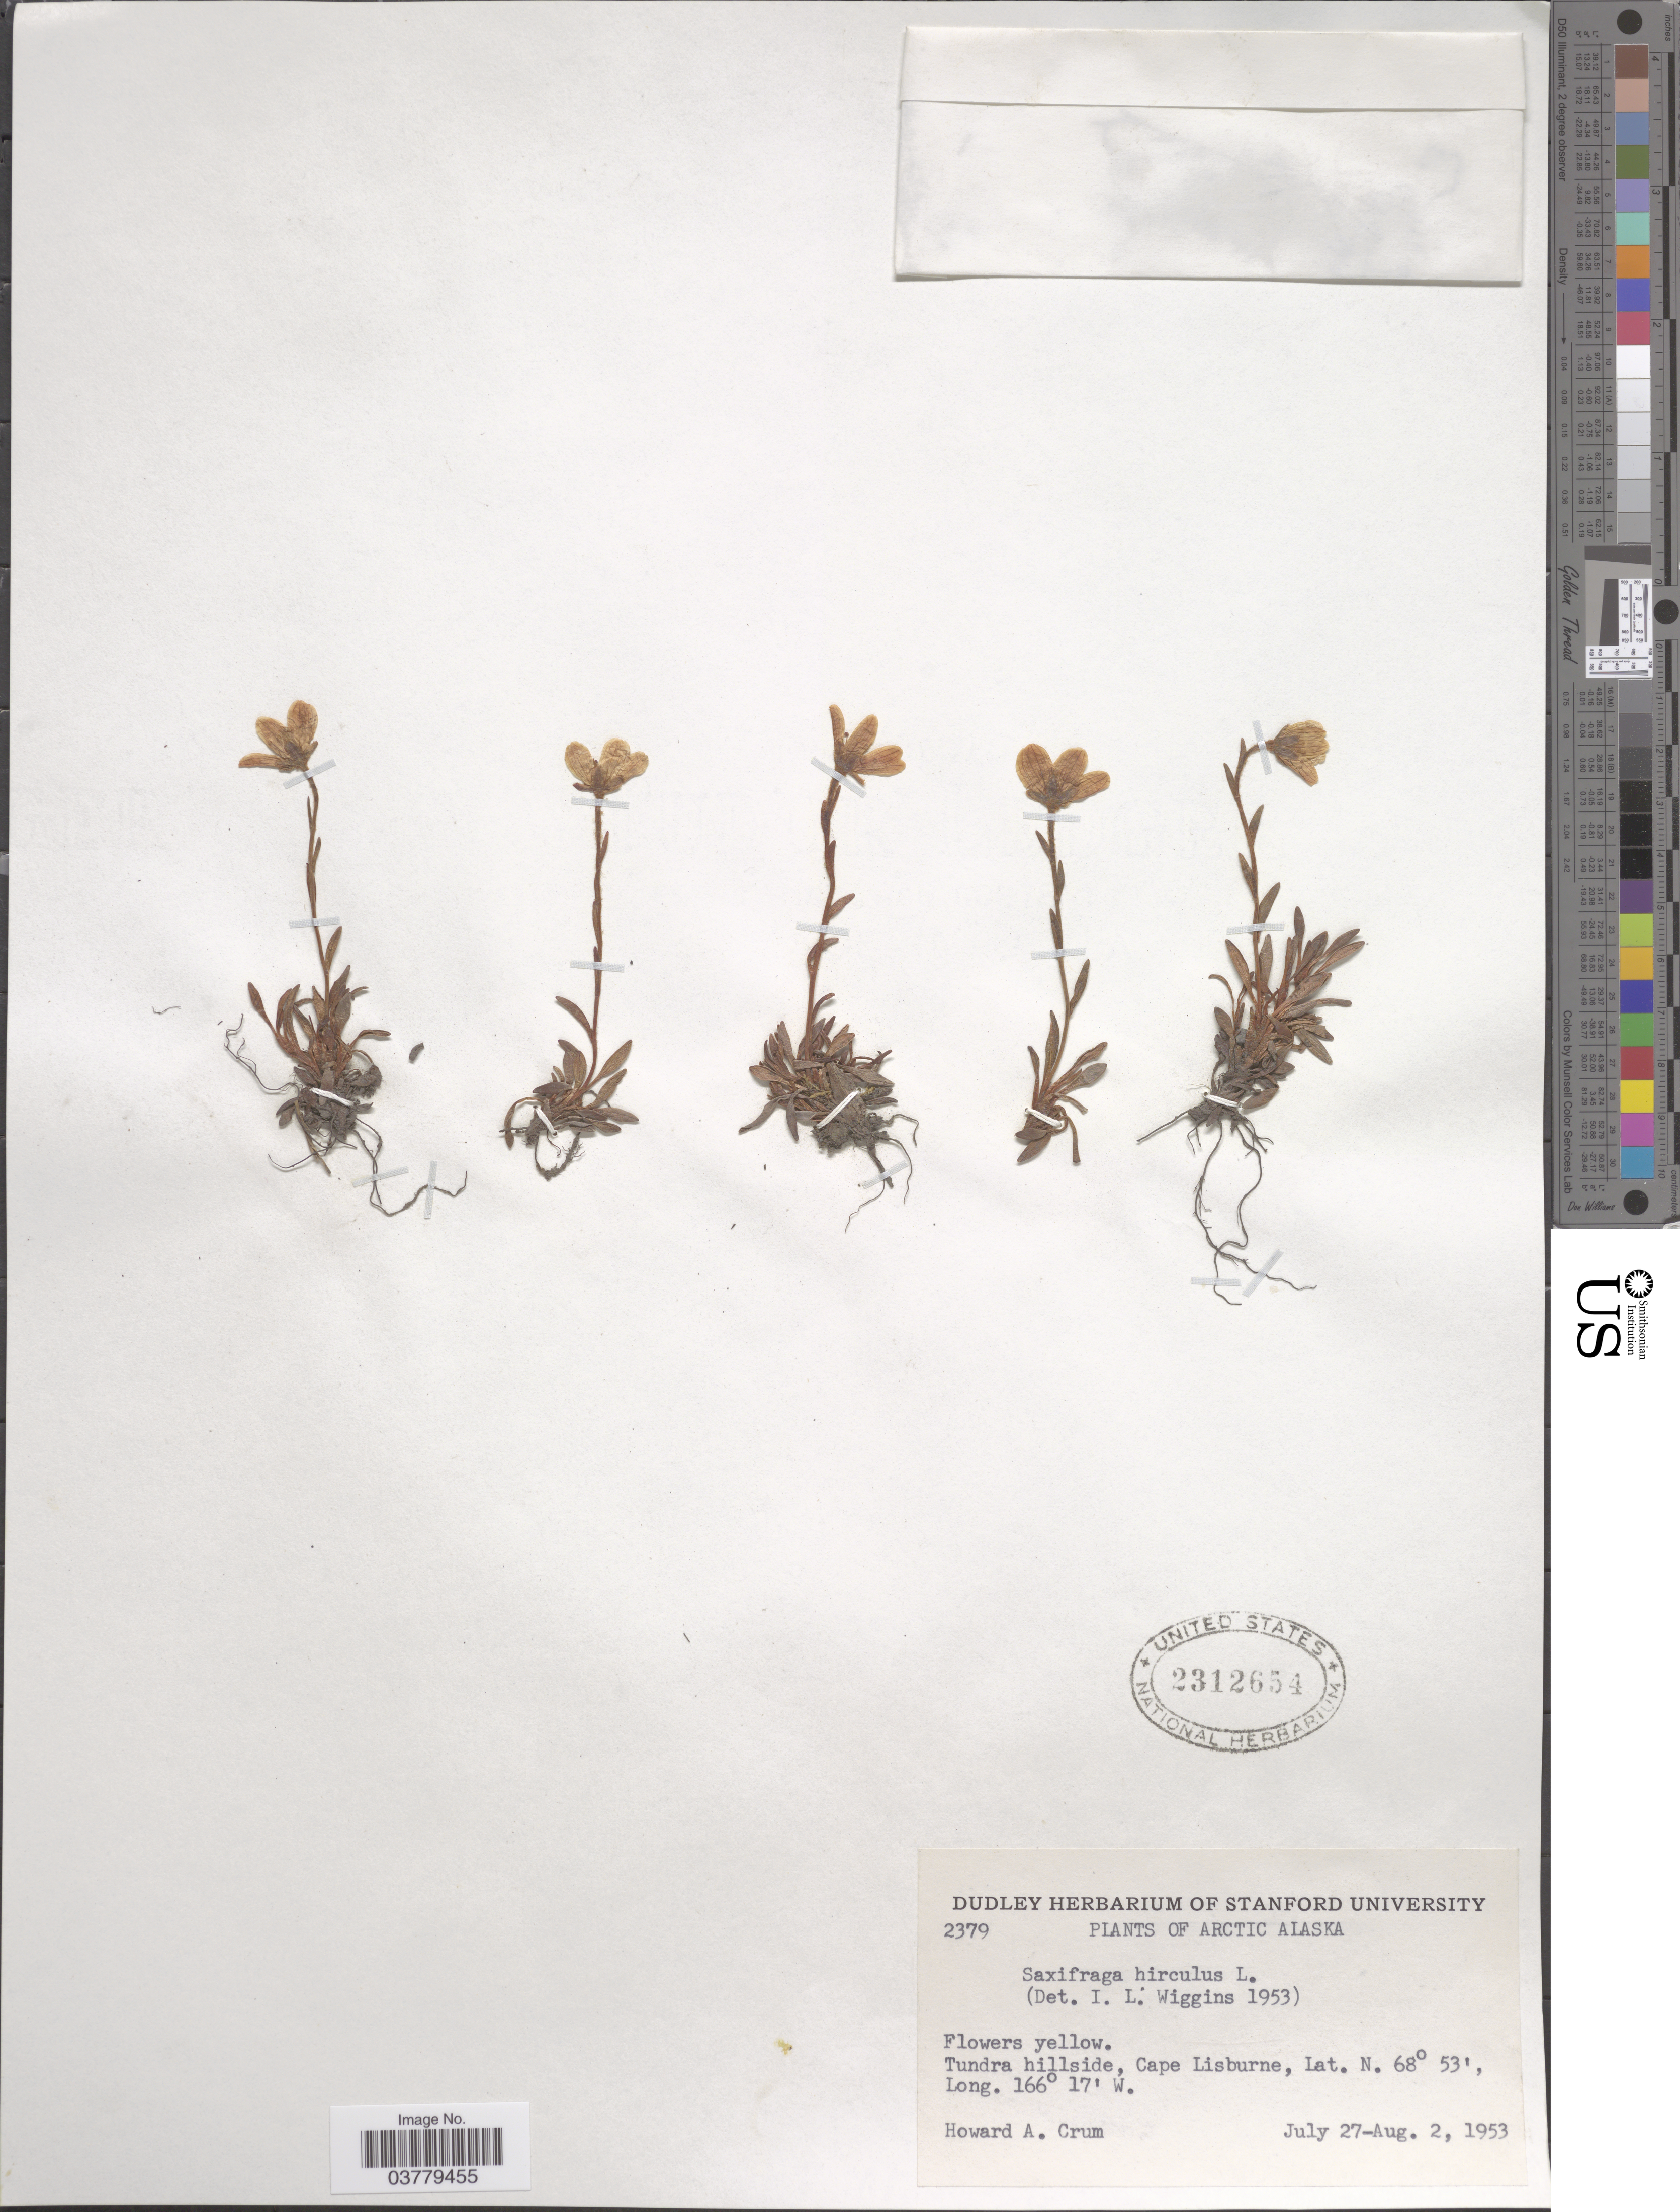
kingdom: Plantae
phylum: Tracheophyta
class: Magnoliopsida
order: Saxifragales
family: Saxifragaceae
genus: Saxifraga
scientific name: Saxifraga hirculus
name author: L.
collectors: H. A. Crum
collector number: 2379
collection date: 1953-07-27/1953-08-02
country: United States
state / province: Alaska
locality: Arctic Alaska. Tundra hillside, Cape Lisburne.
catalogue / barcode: US 2312654